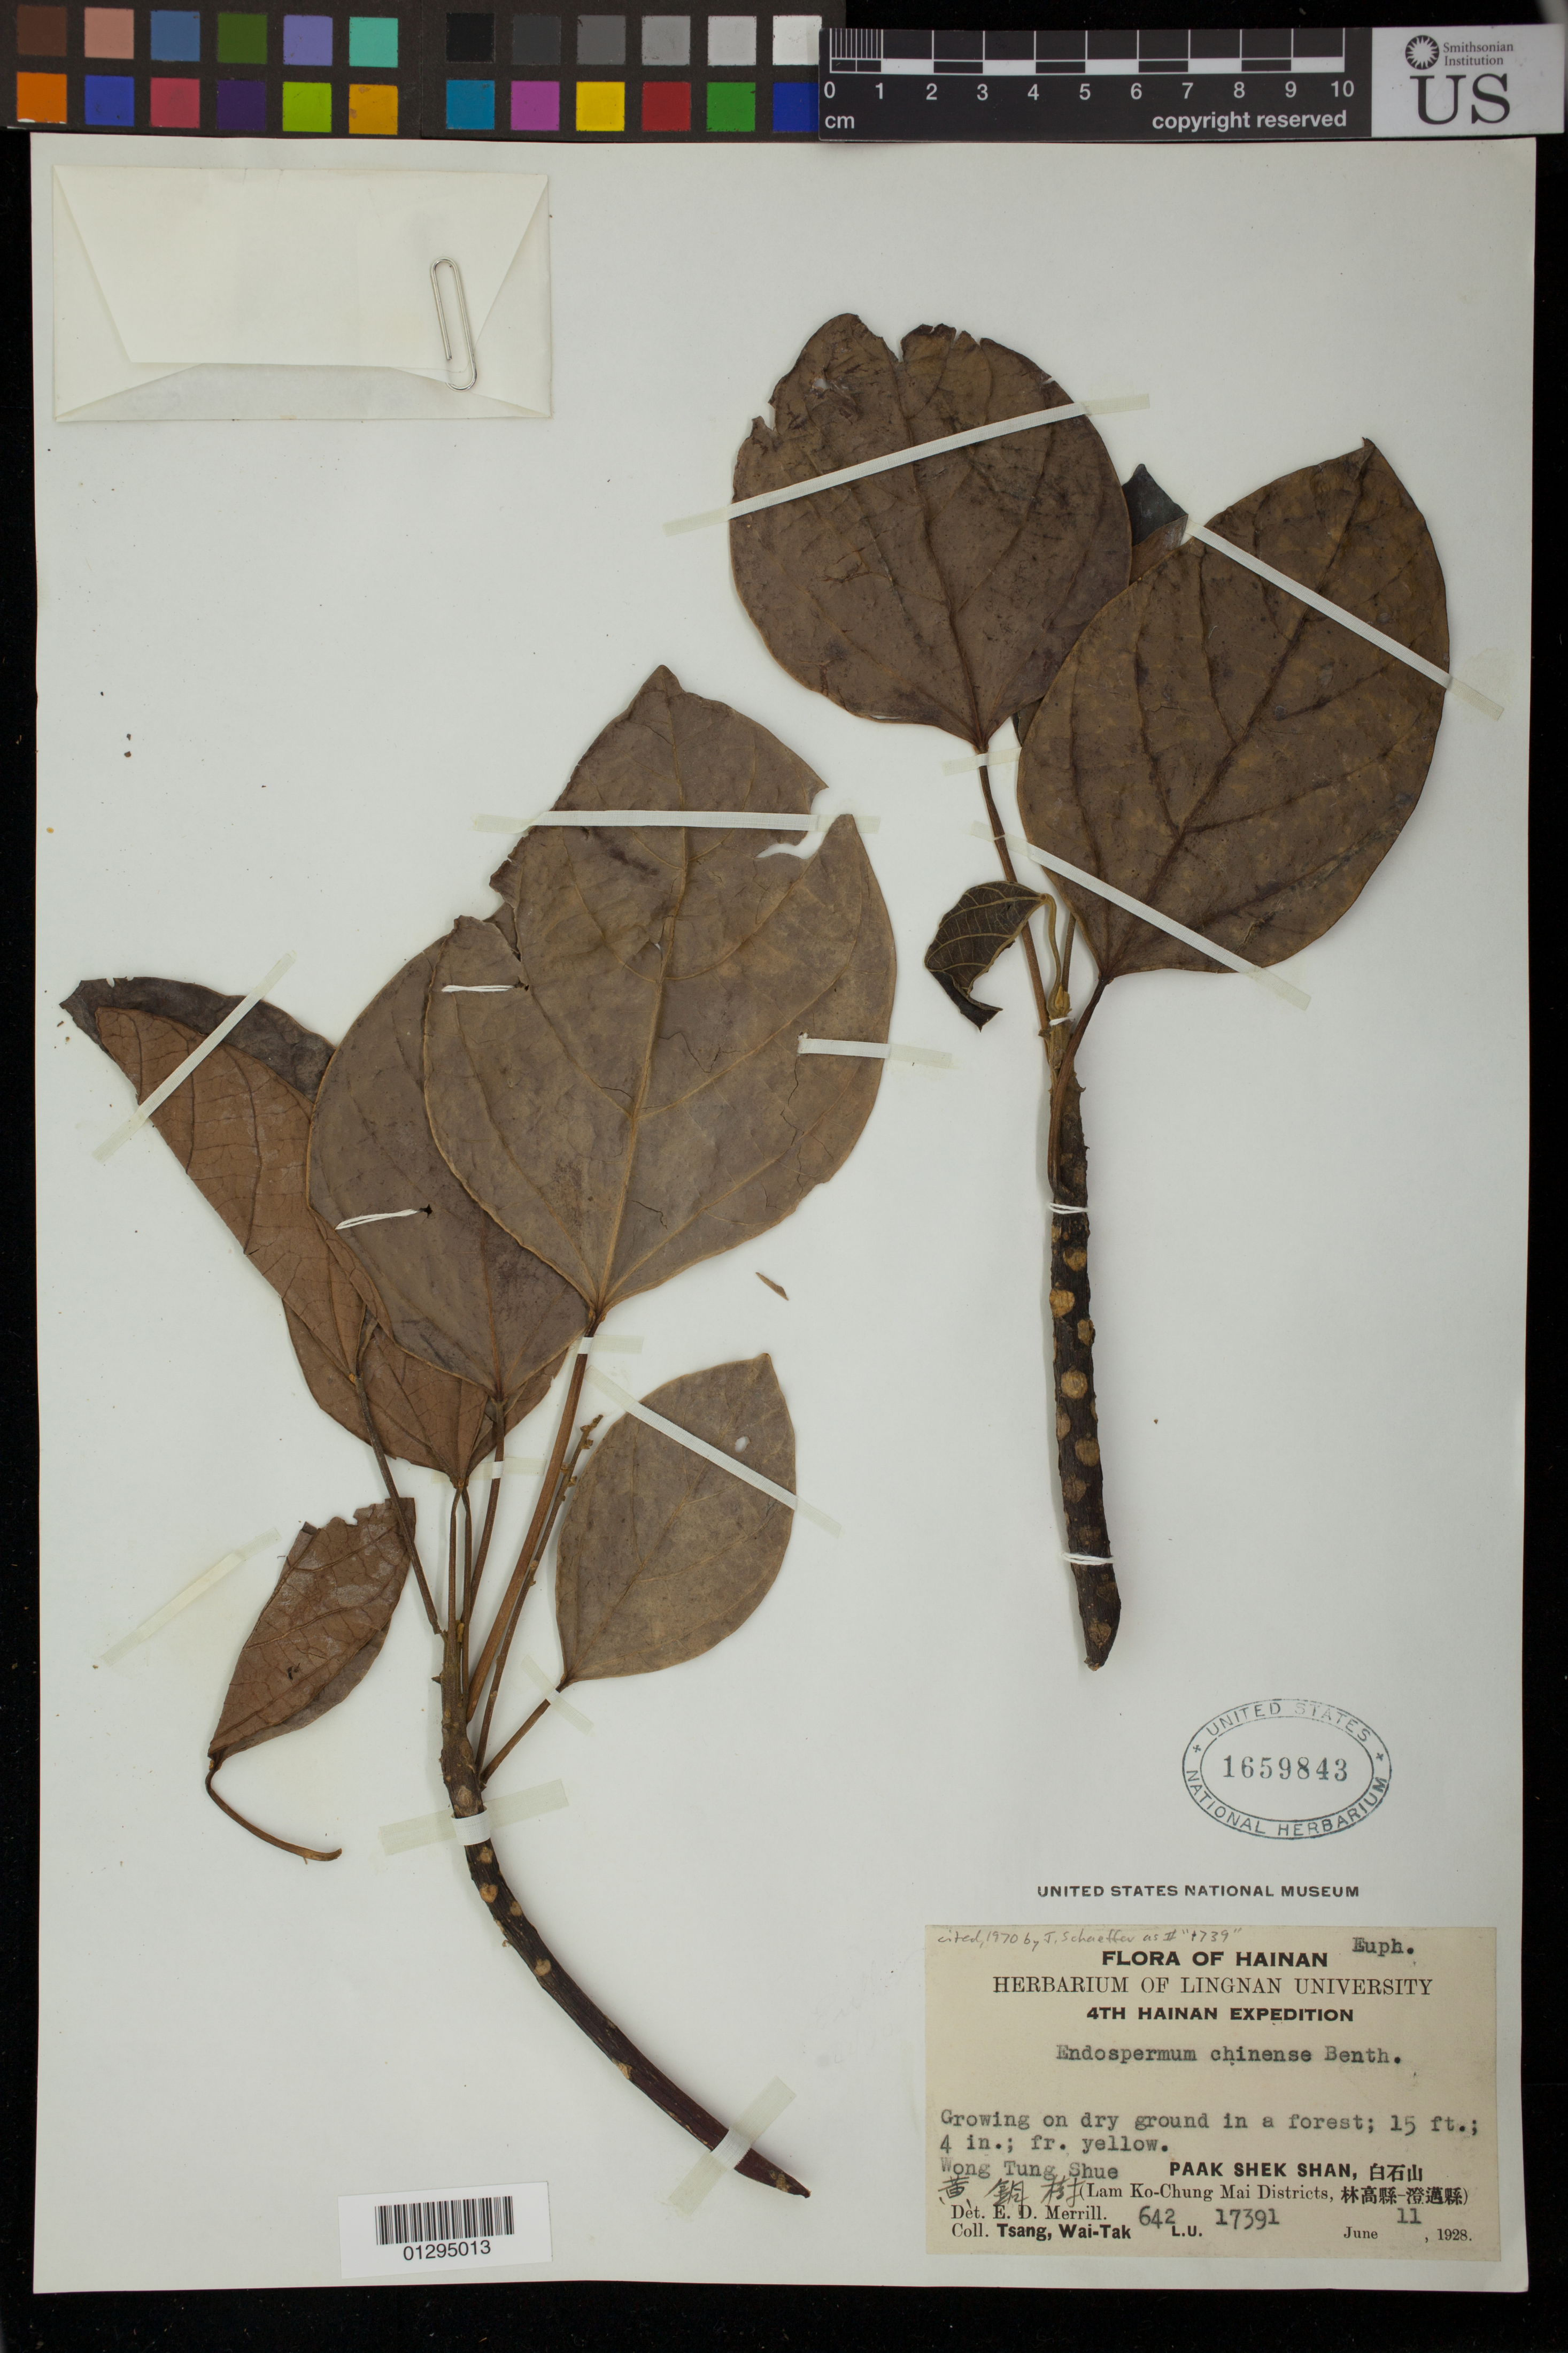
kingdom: Plantae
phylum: Tracheophyta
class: Magnoliopsida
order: Malpighiales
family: Euphorbiaceae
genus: Endospermum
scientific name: Endospermum chinense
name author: Benth.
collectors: W. T. Tsang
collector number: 642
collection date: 1928-06-11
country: China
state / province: Hainan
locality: Paak Shek Shan. Lam Ko-Chung Mai Districts. Wong Tung Shue.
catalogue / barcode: US 1659843